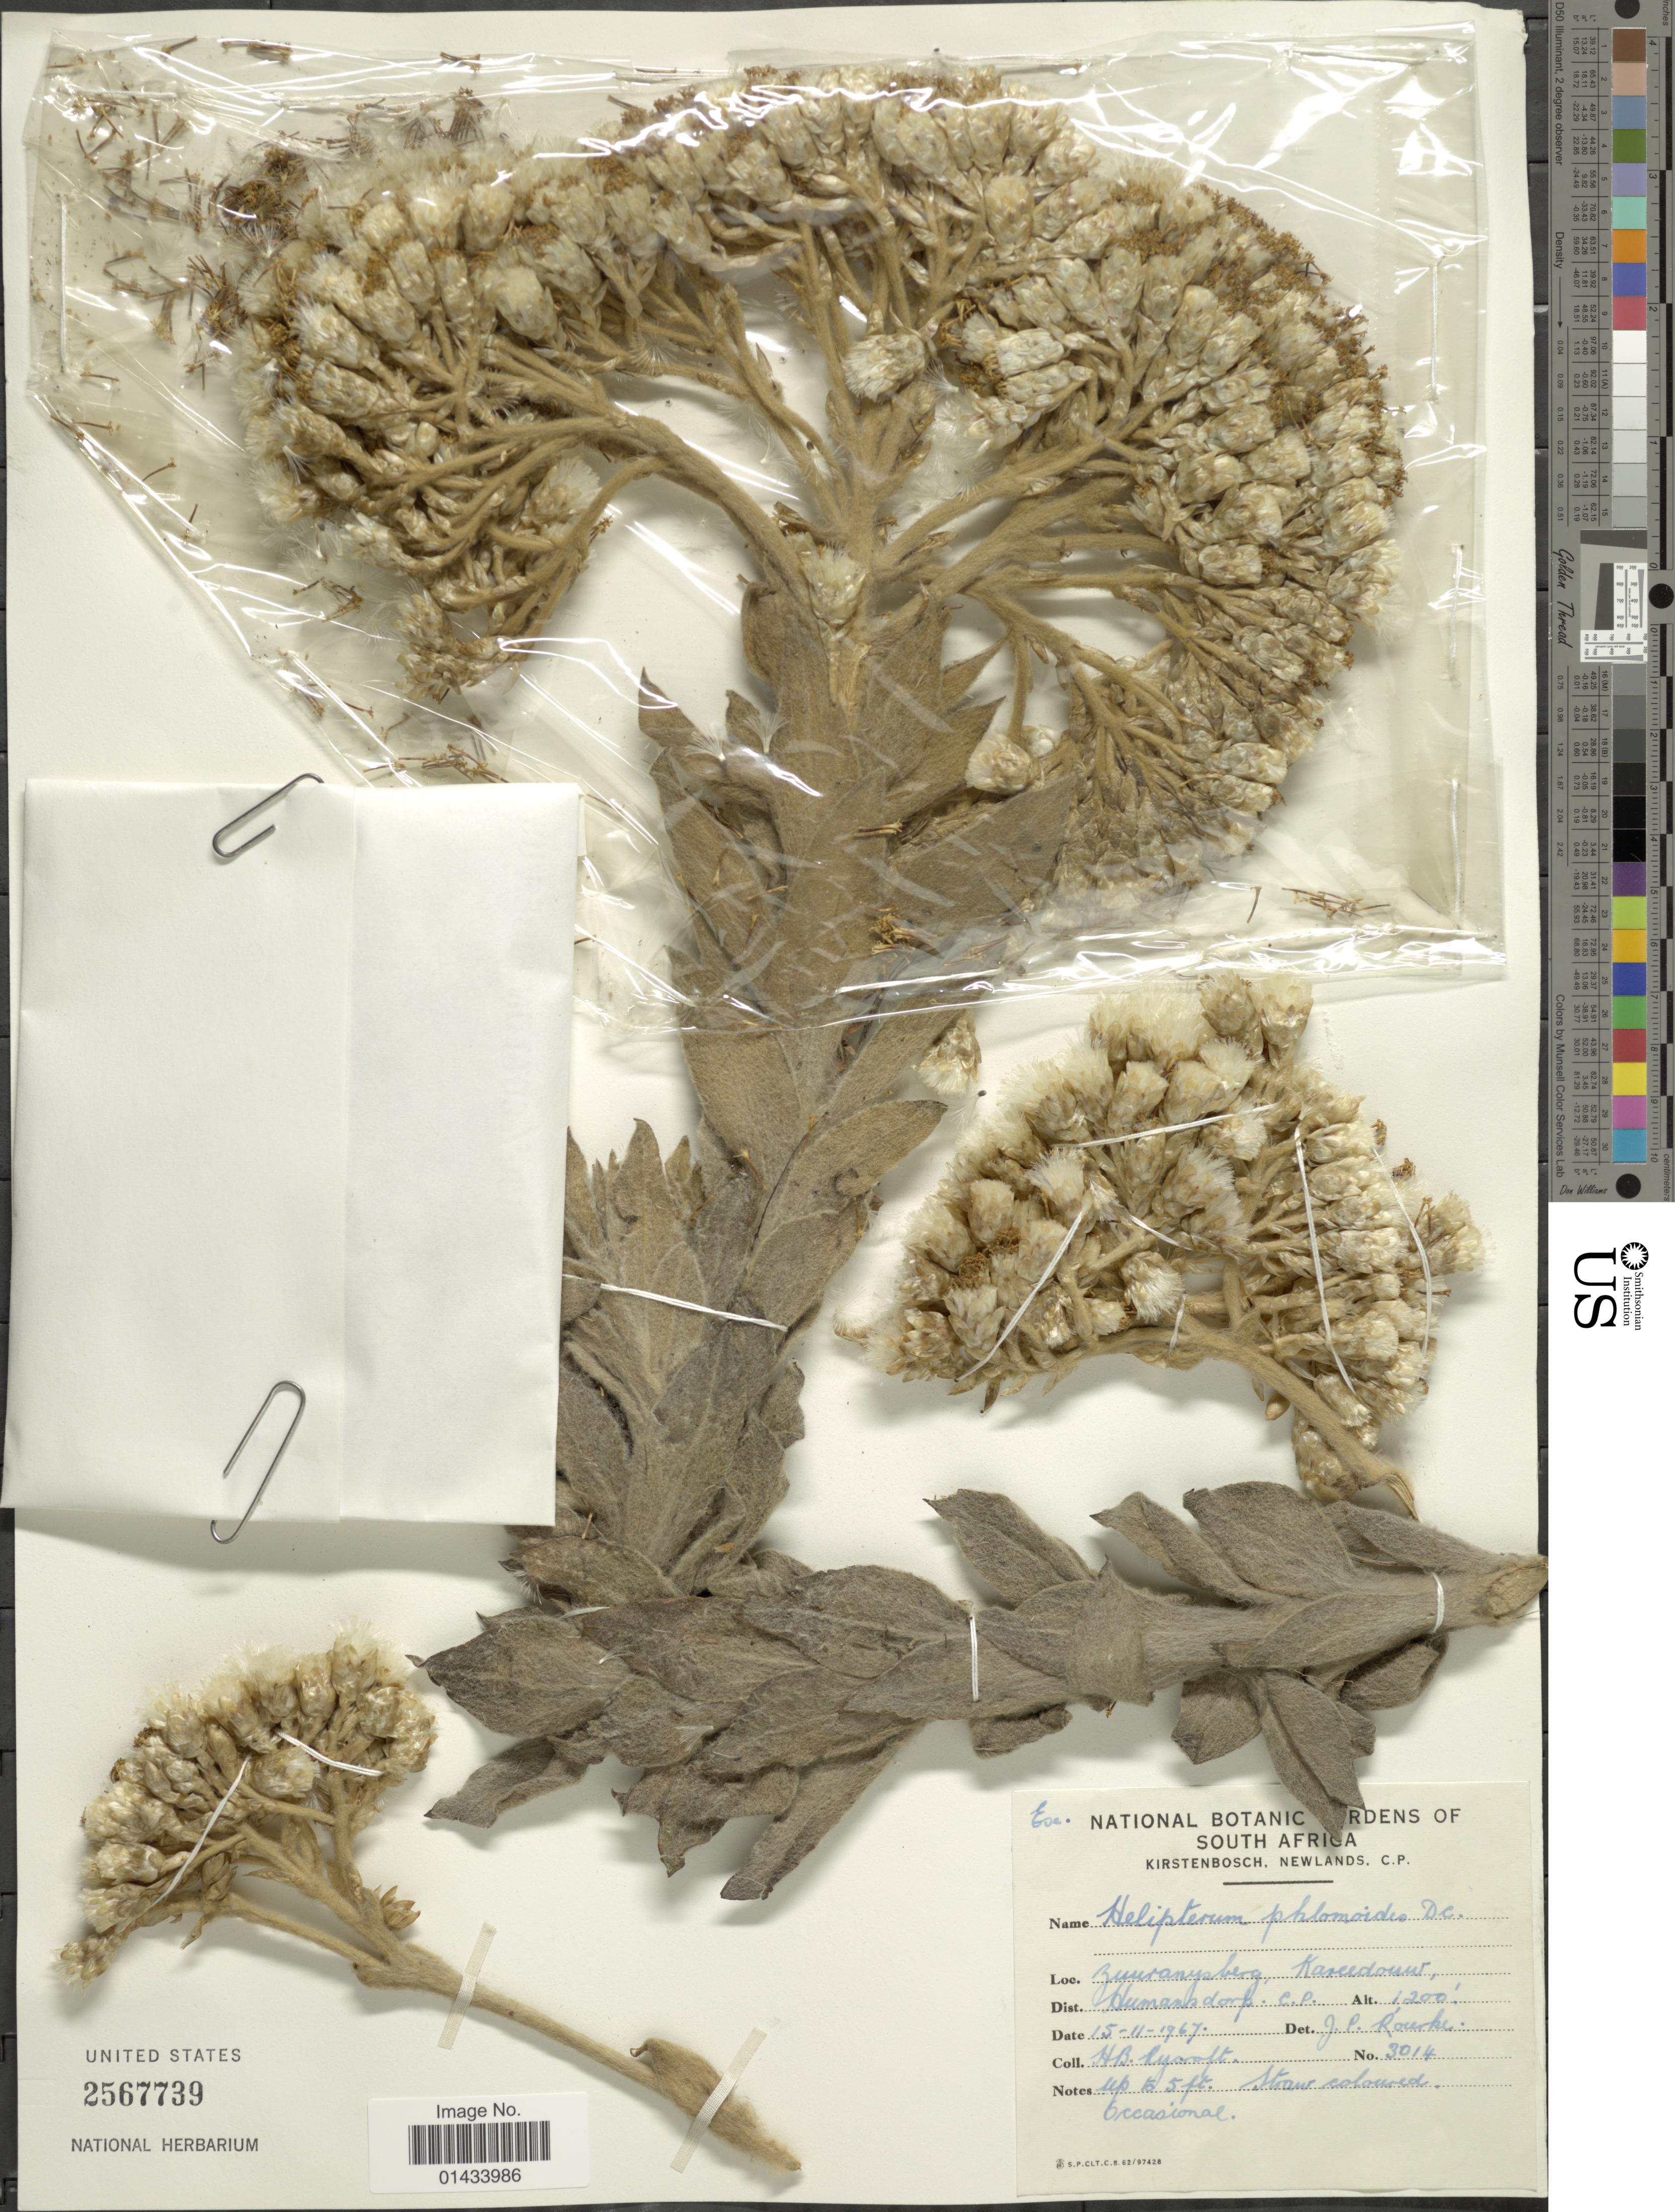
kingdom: Plantae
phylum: Tracheophyta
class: Magnoliopsida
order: Asterales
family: Asteraceae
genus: Syncarpha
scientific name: Syncarpha milleflorum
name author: (L. f.) B. Nord.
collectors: H. Rycroft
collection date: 1967-11-15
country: South Africa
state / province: Eastern Cape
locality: Suuranysberg, Kareedouw, Humansdorp.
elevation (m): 366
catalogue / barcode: US 2567739